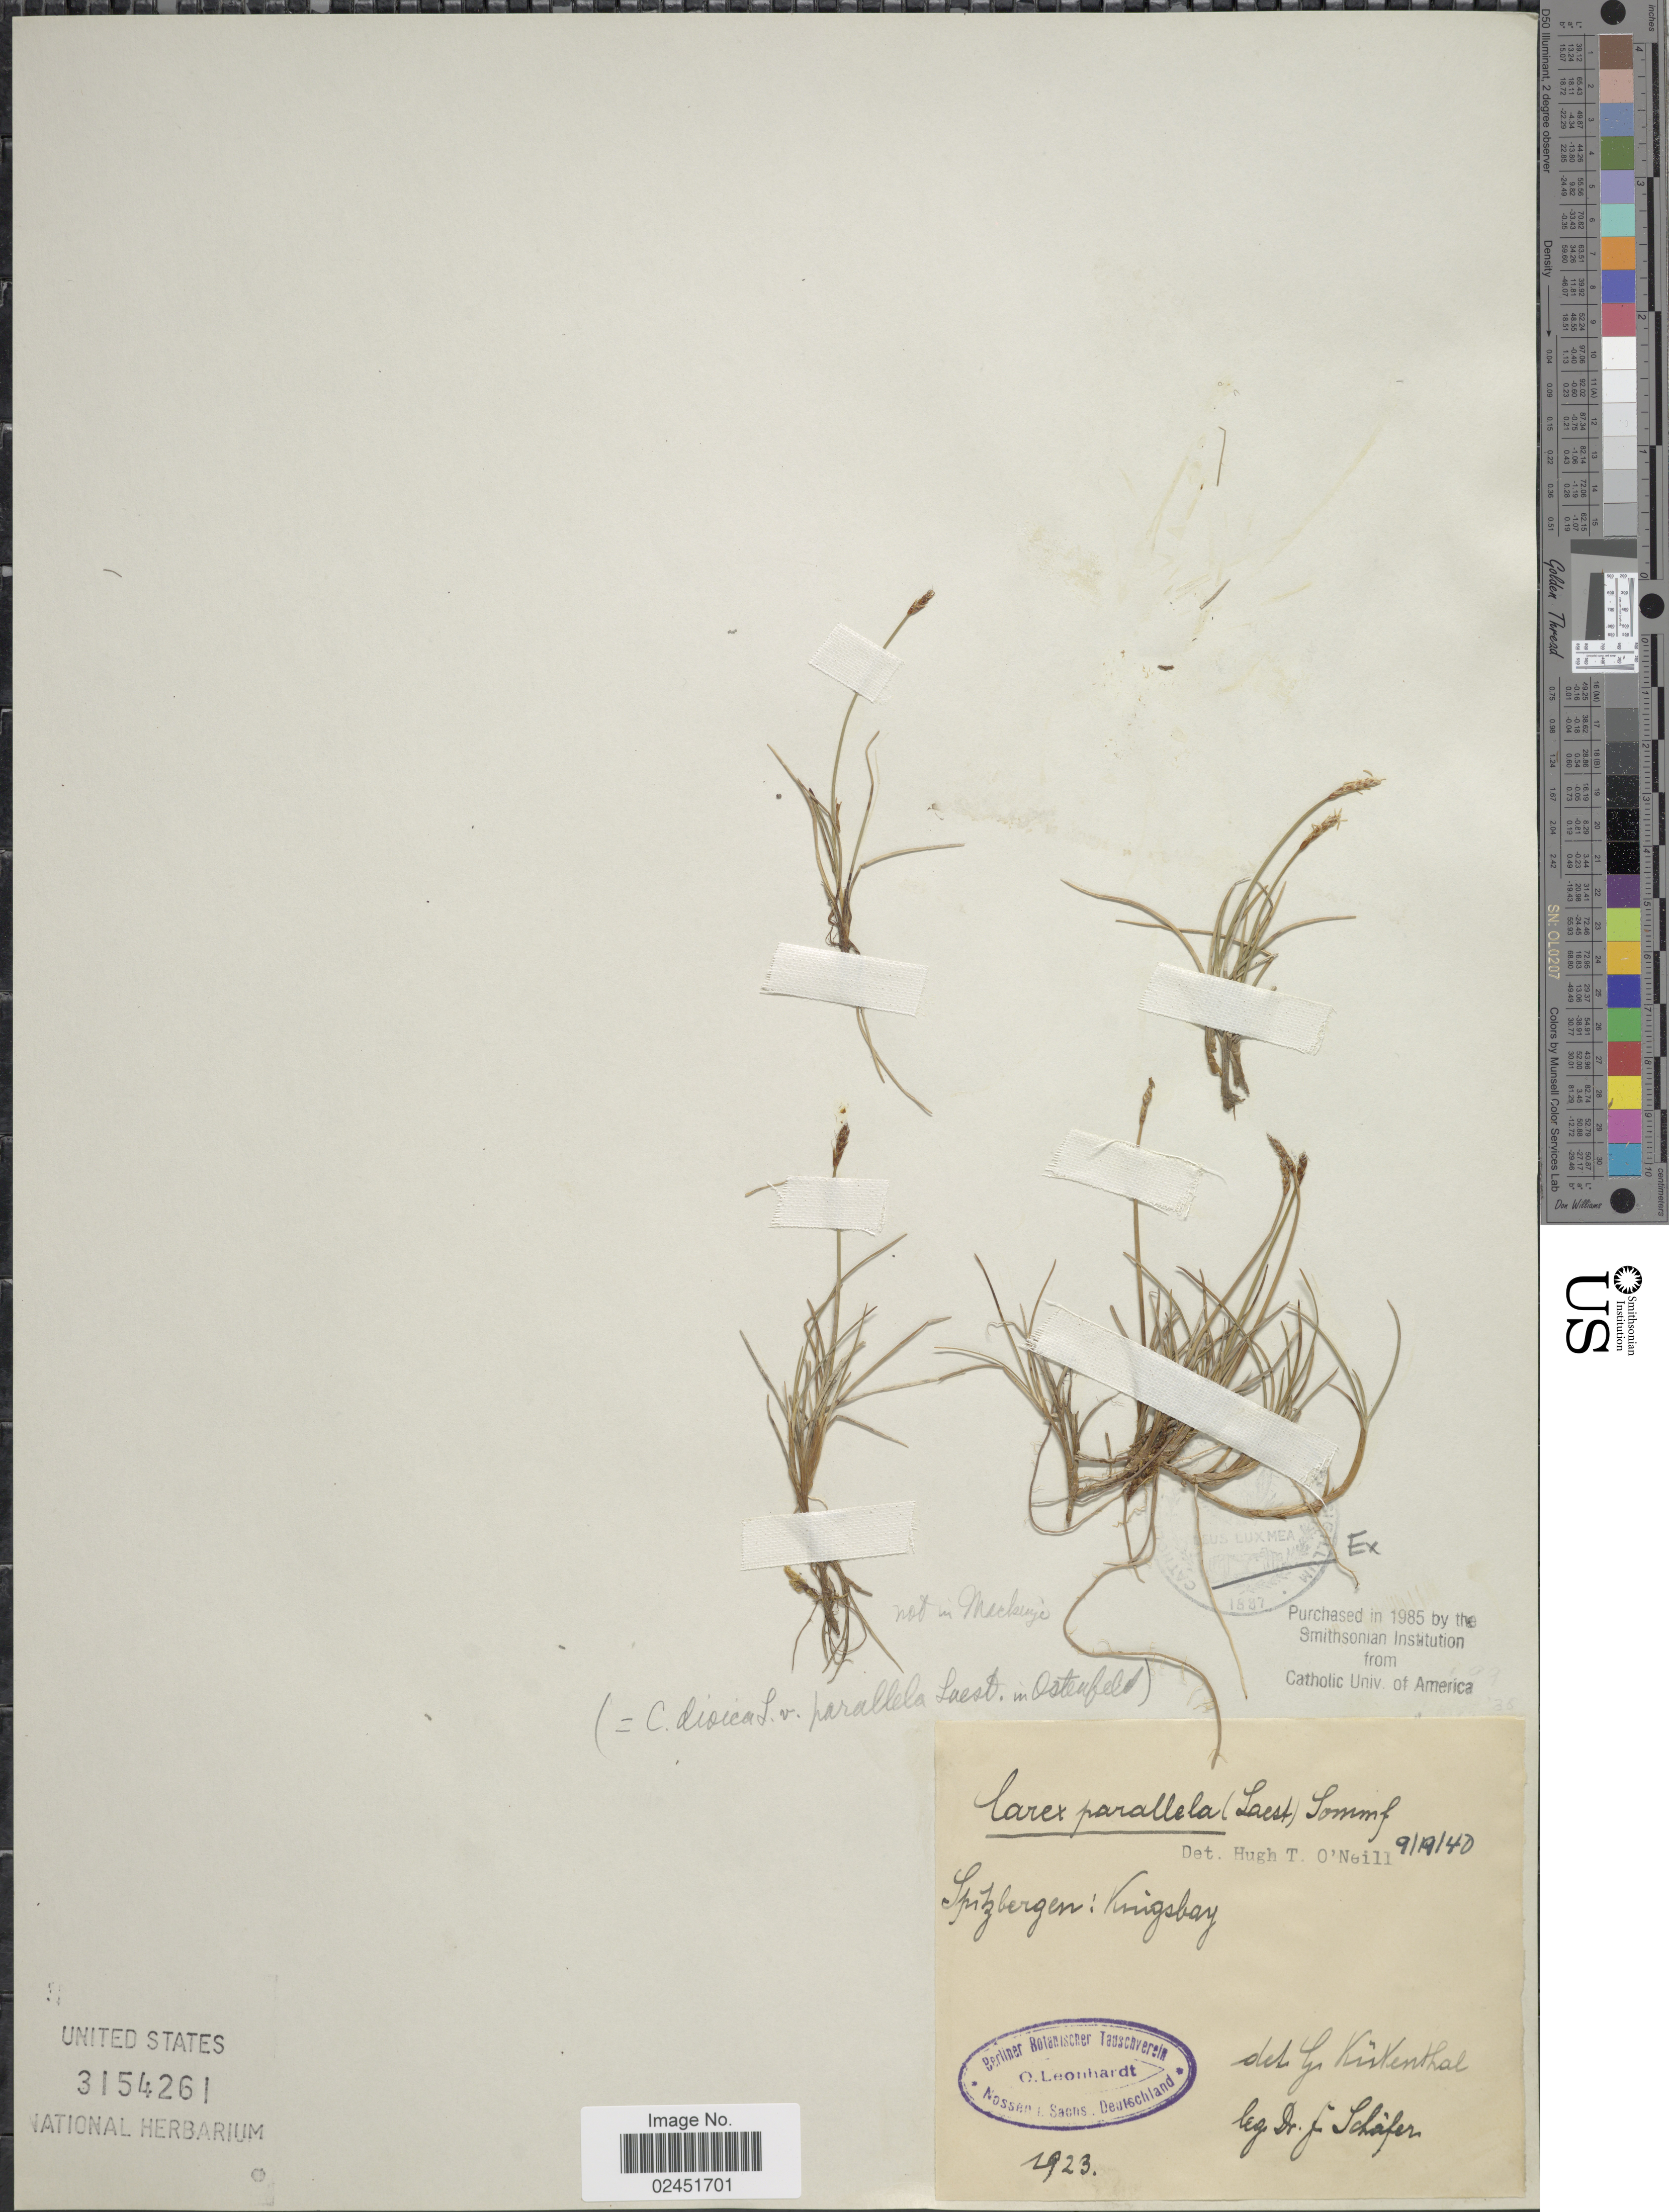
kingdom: Plantae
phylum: Tracheophyta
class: Liliopsida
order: Poales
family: Cyperaceae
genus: Carex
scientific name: Carex parallela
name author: (Laest.) Sommerf.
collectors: J. A. Schafer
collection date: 1923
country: Norway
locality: Spitzbergensis. Kingsbay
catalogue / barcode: US 3154261